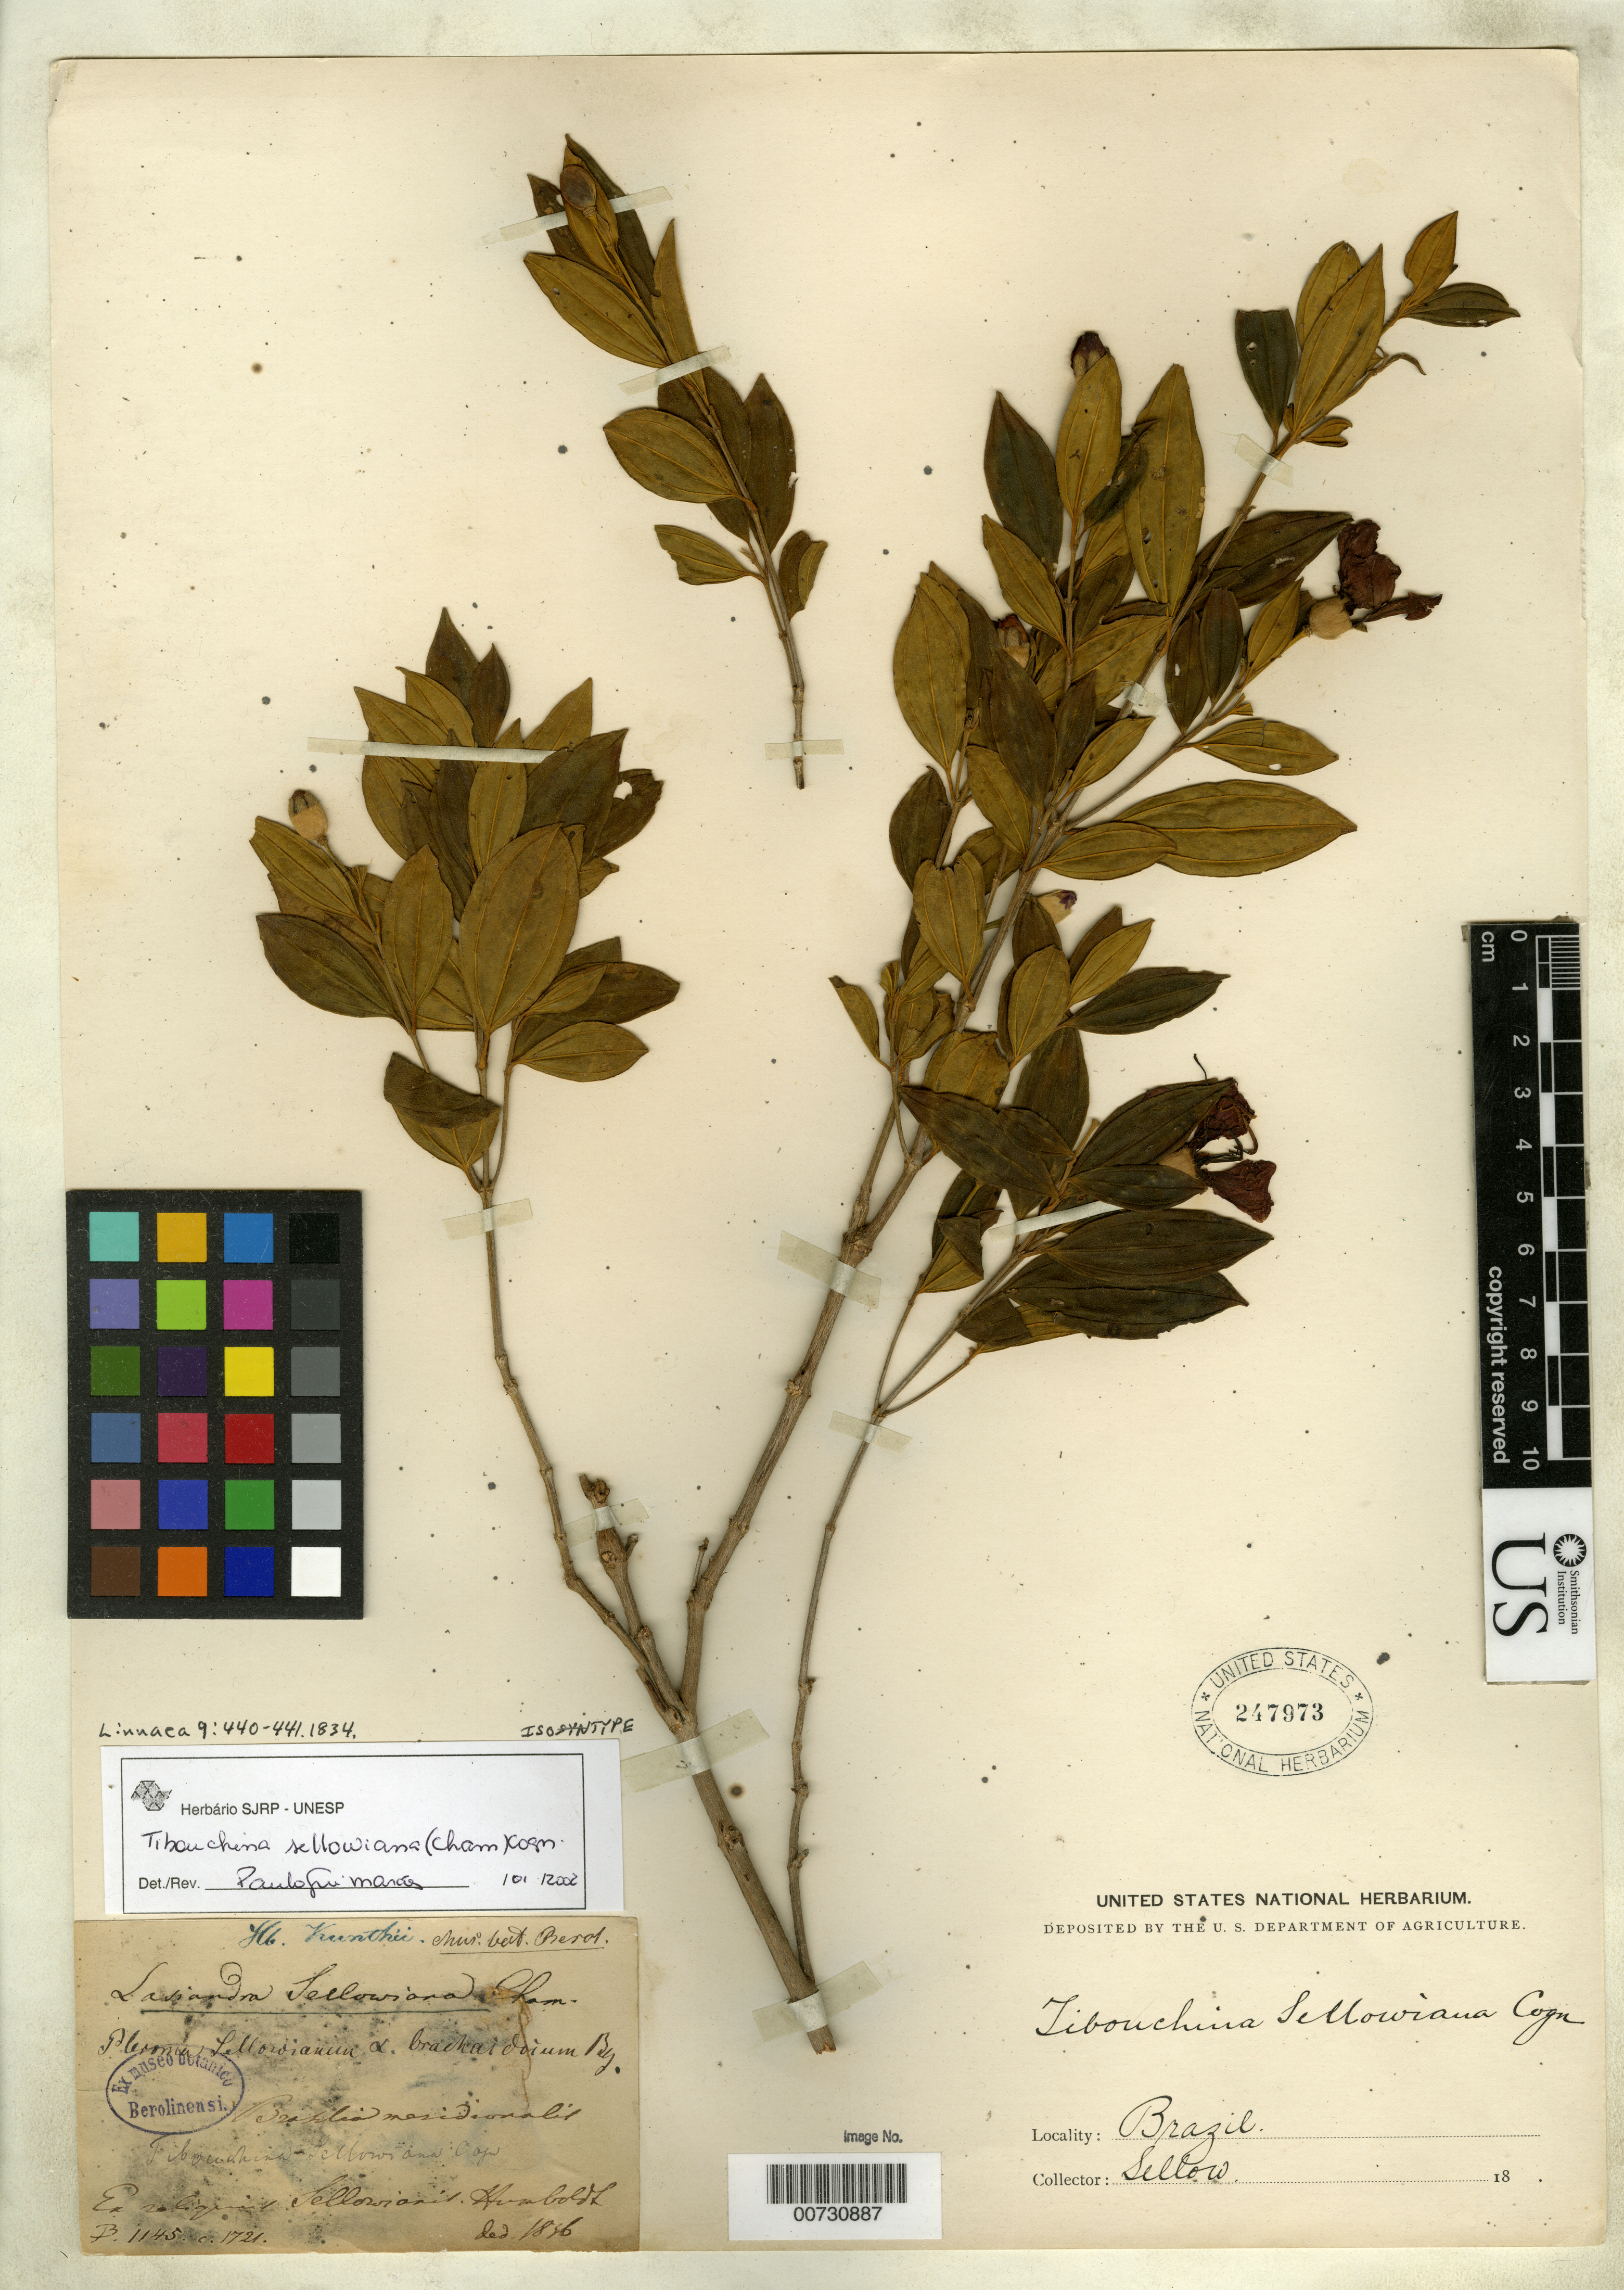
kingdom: Plantae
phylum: Tracheophyta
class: Magnoliopsida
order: Myrtales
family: Melastomataceae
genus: Lasiandra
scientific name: Lasiandra sellowiana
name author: Cham.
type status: Possible Isotype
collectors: F. Sellow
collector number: B.1145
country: Brazil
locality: "Brasilia meridionalis".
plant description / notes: Cited 1885 by Cogn., Fl. Bras. 14(3): 305.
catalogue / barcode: US 247973